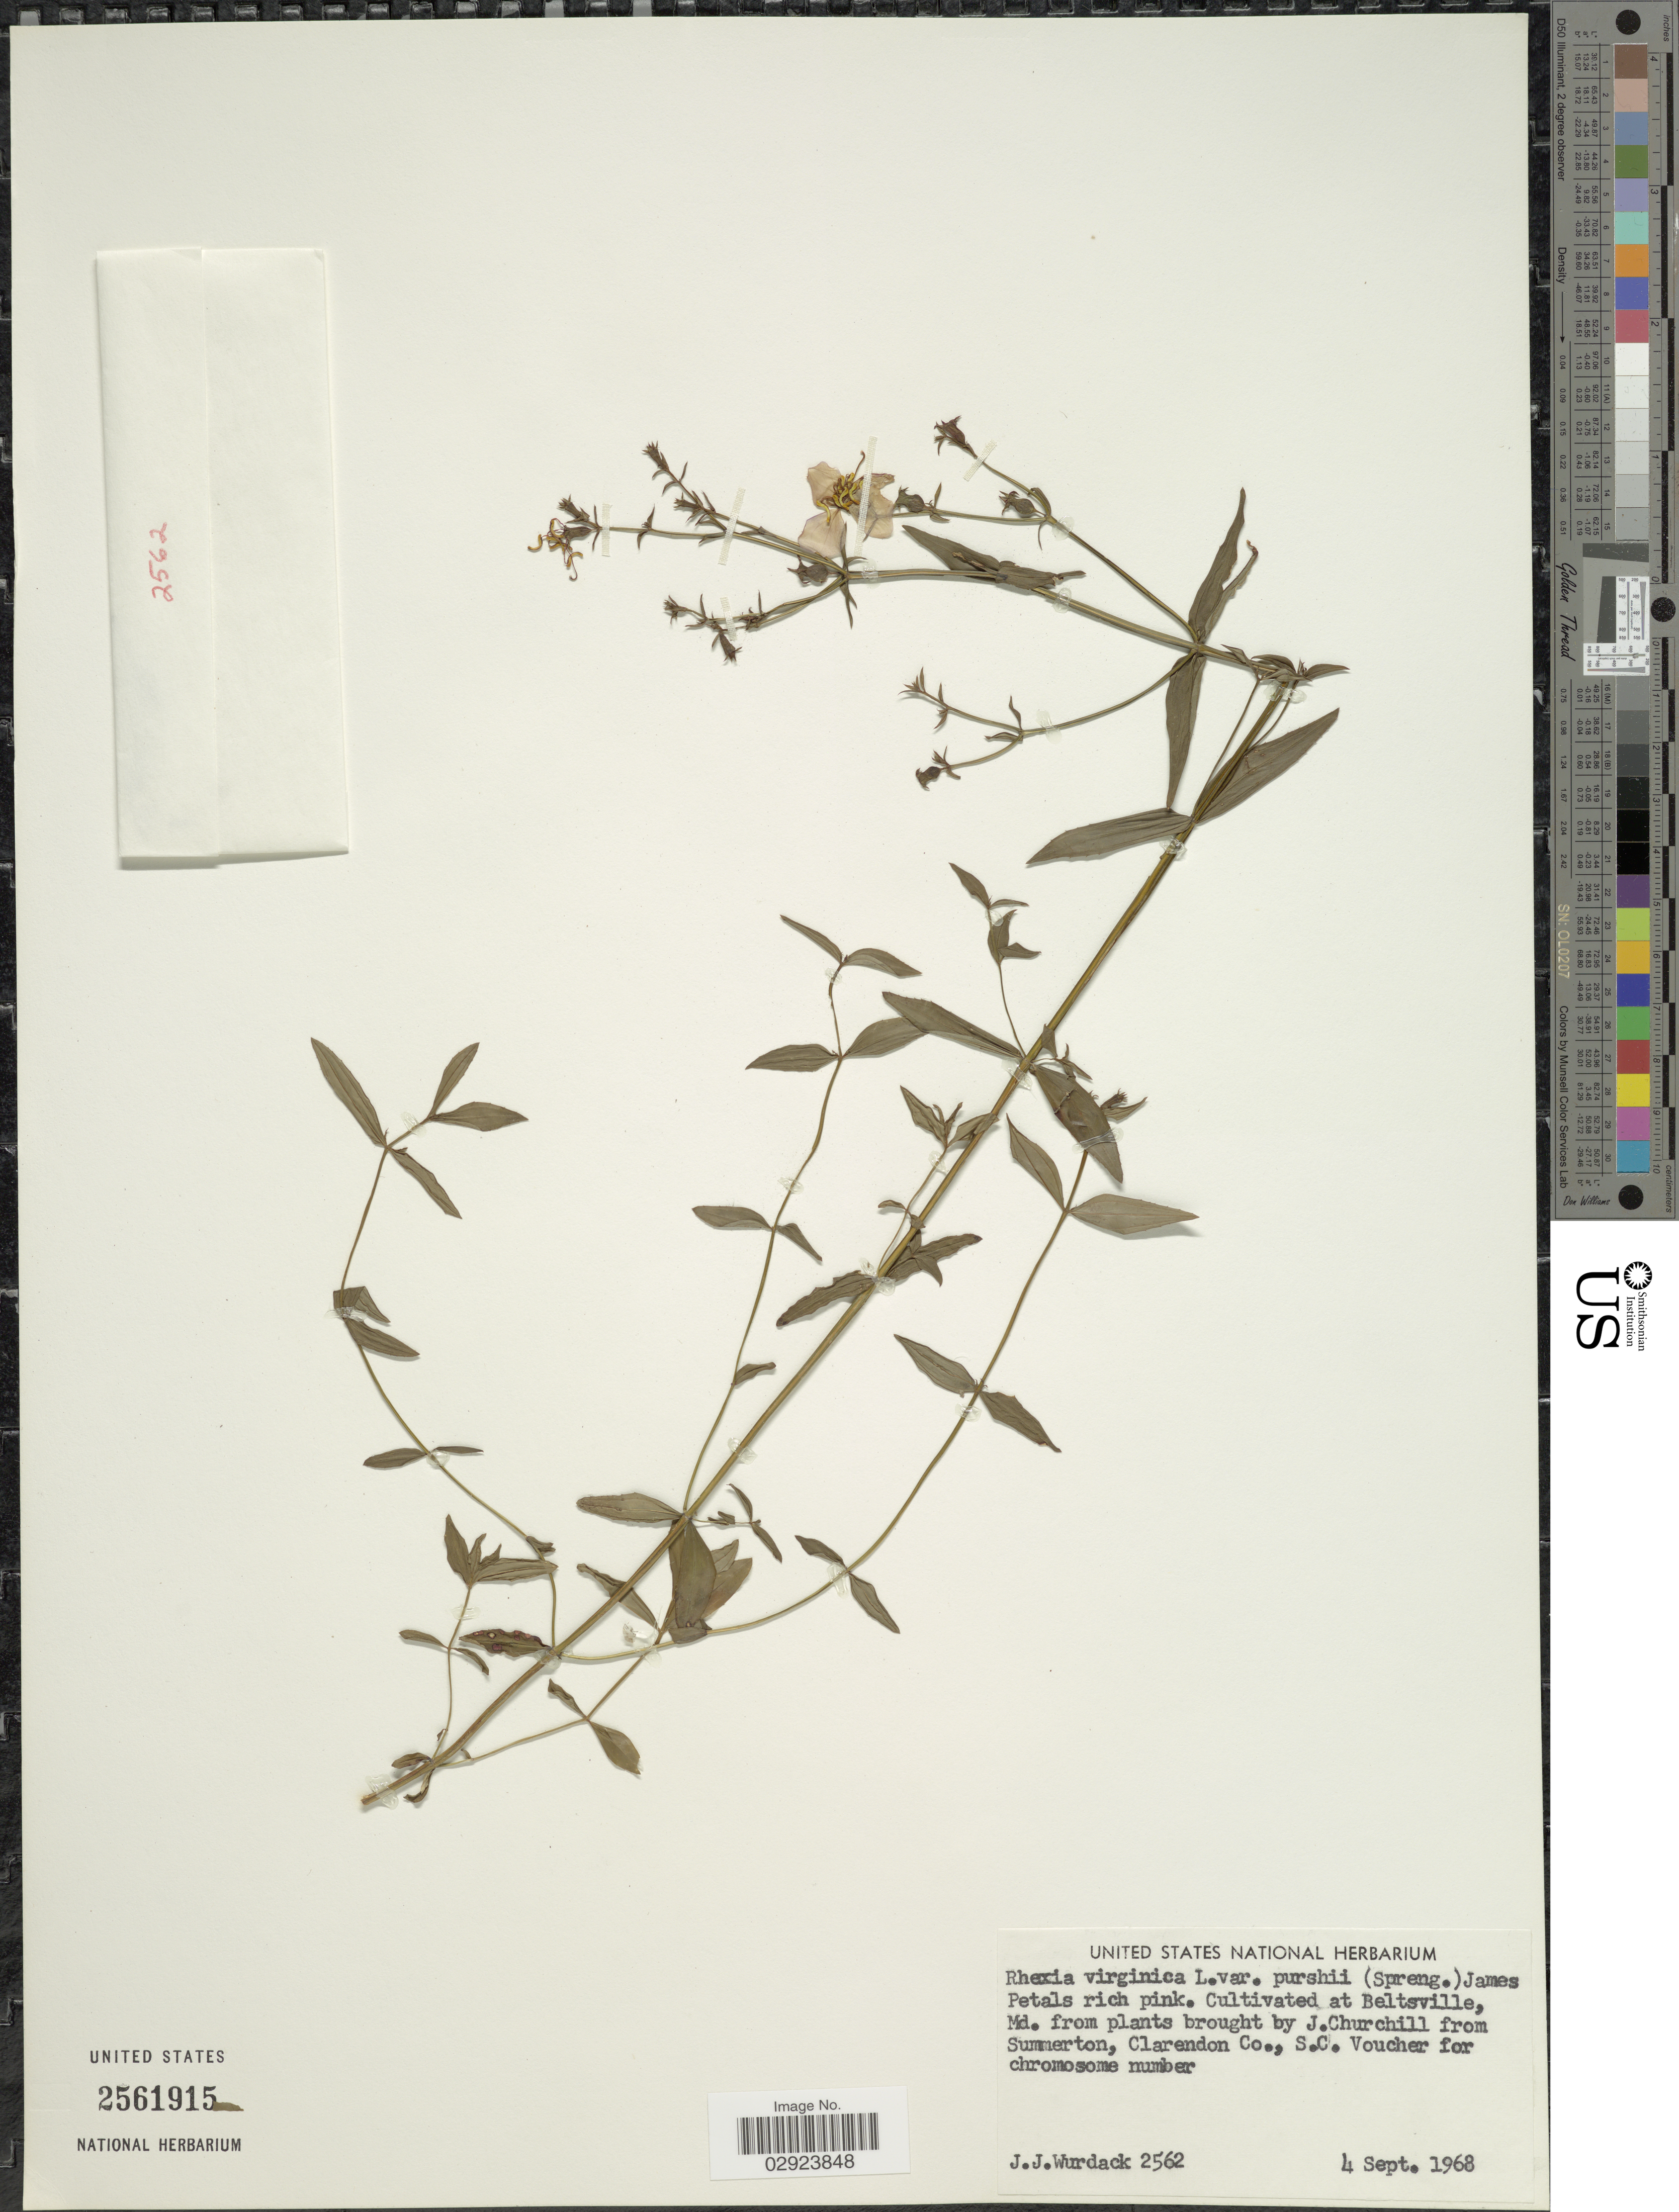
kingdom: Plantae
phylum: Tracheophyta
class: Magnoliopsida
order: Myrtales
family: Melastomataceae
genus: Rhexia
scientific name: Rhexia virginica var. purshii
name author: (Spreng.) C.W. James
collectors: J. J. Wurdack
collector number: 2562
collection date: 1968-09-04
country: United States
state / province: Maryland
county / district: Prince George's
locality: At Beltsville, Md.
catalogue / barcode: US 2561915